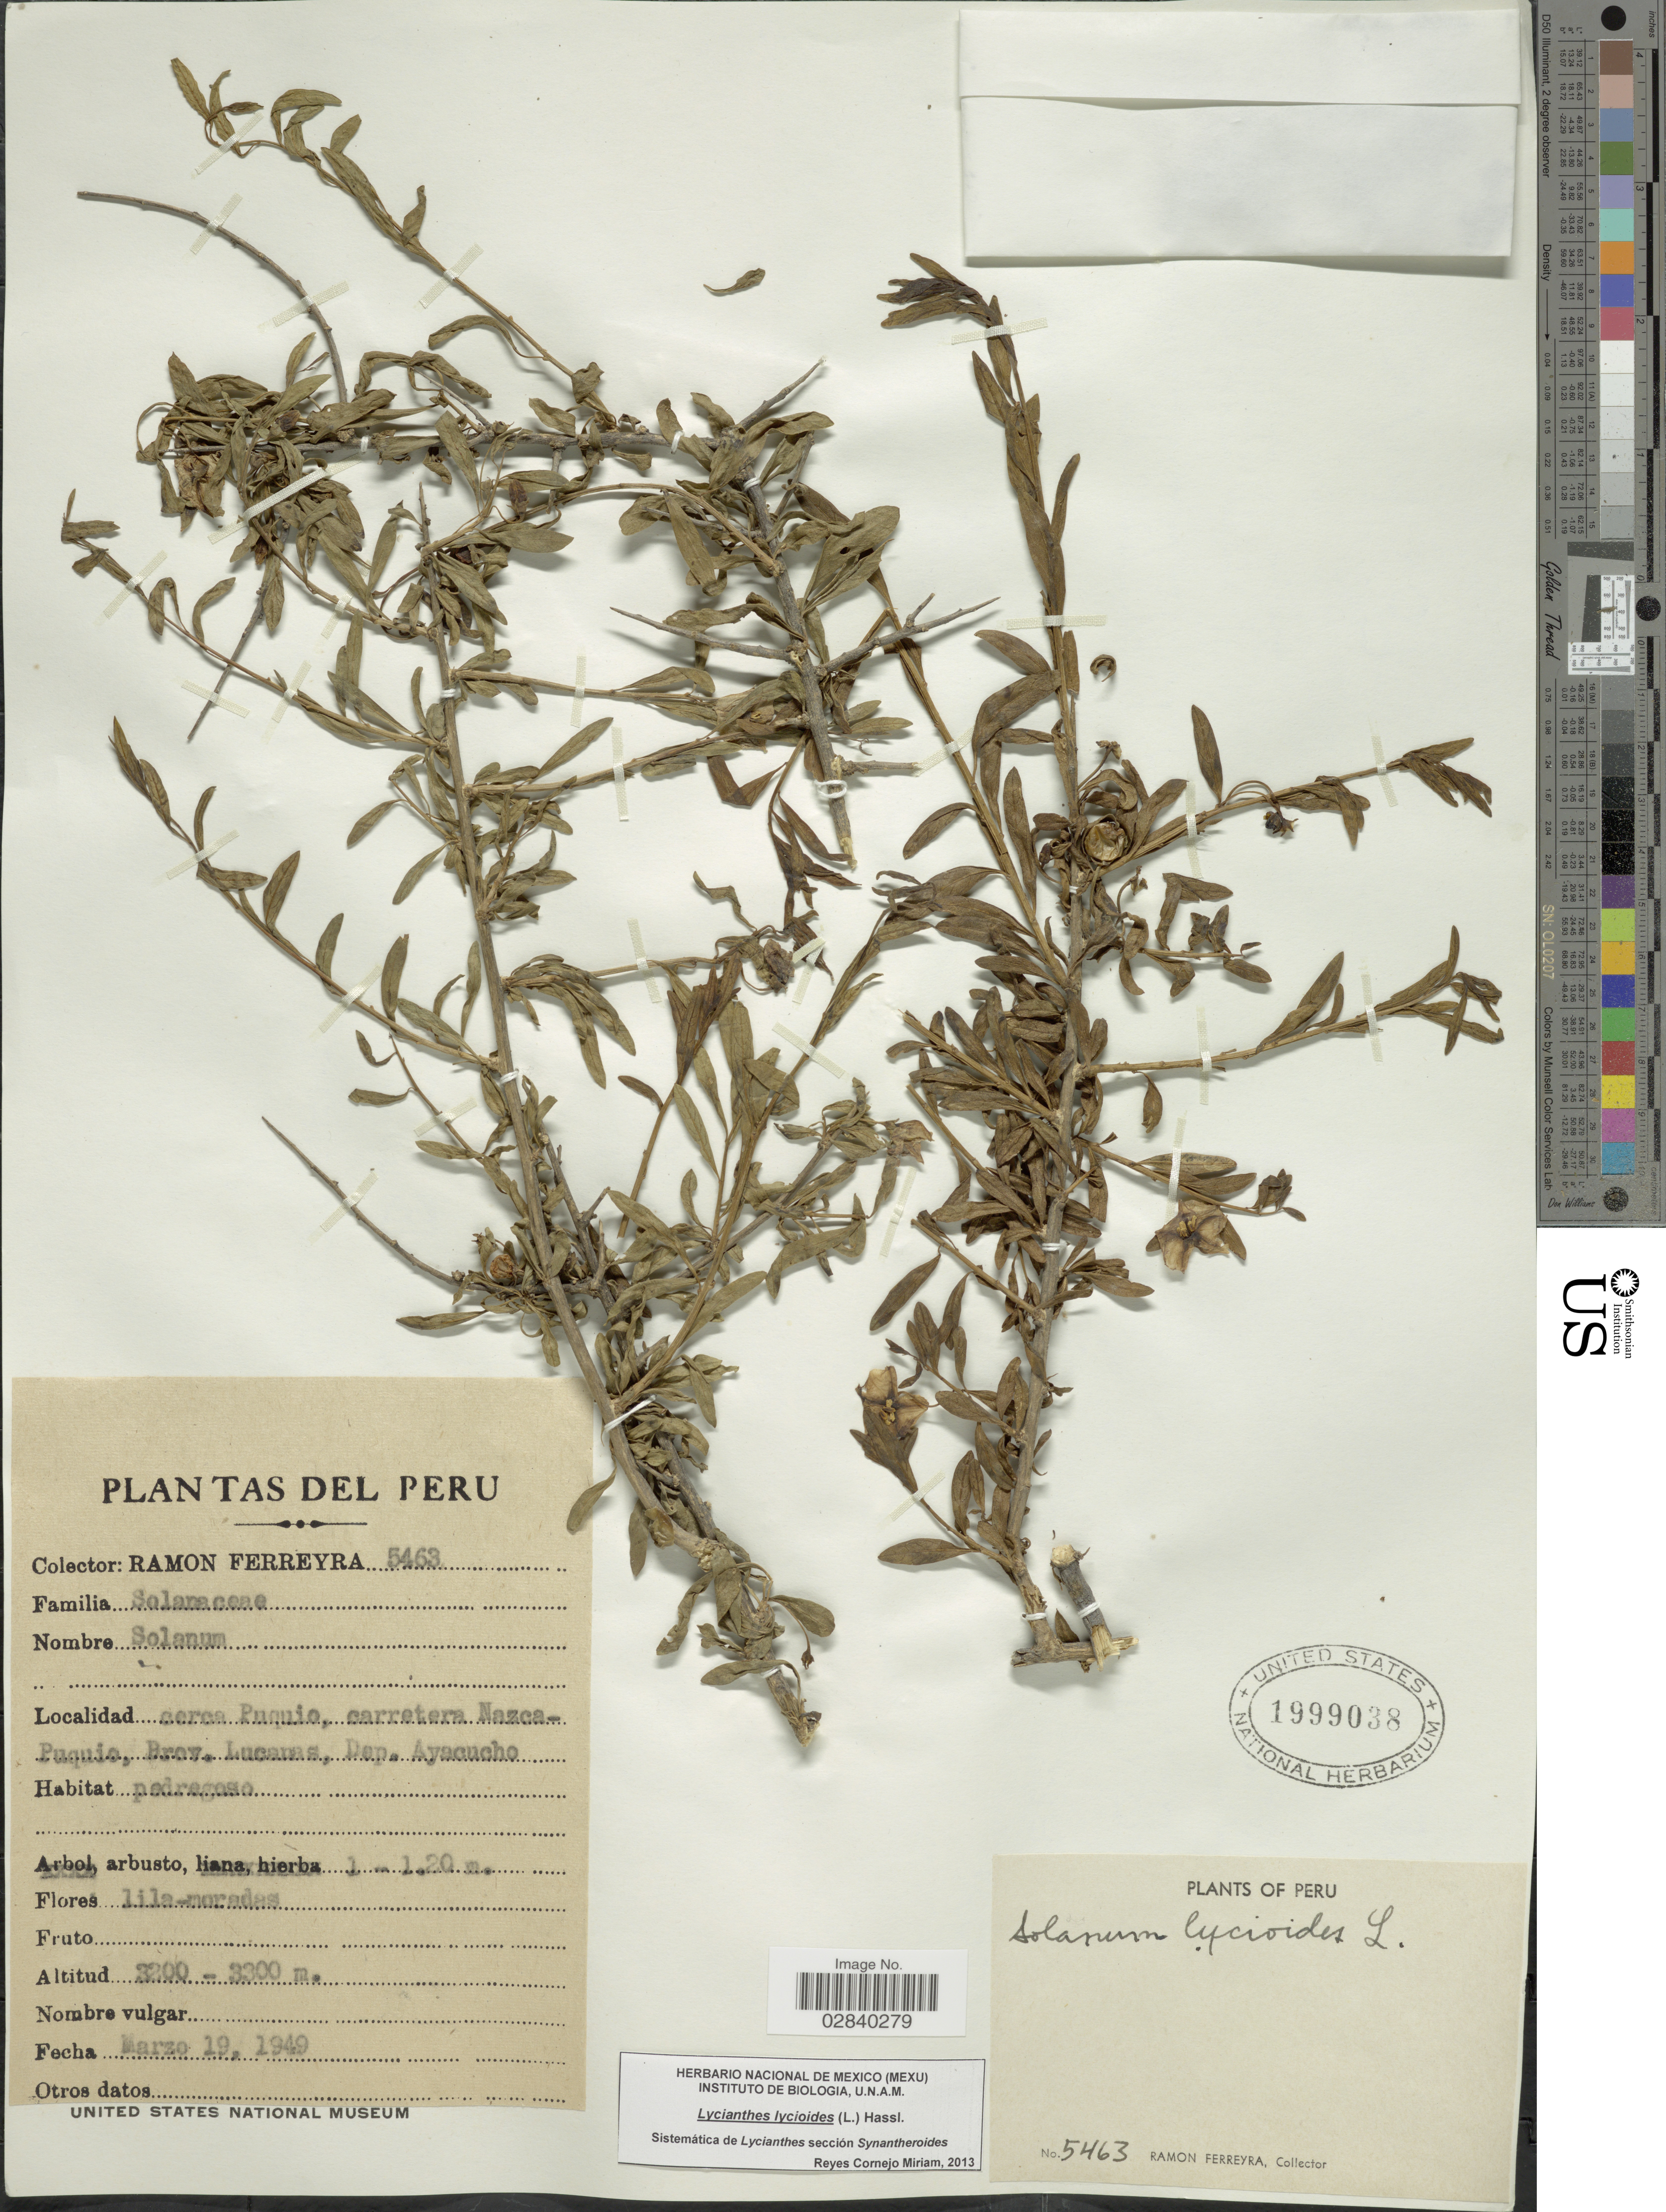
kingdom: Plantae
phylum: Tracheophyta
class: Magnoliopsida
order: Solanales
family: Solanaceae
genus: Lycianthes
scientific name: Lycianthes lycioides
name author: (L.) Hassl.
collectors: R. A. Ferreyra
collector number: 5463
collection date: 1949-03-19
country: Peru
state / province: Ayacucho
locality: Cerca Puquio, carretera Nazca-Puquio, Prov. Lucanas, Dep. Ayacucho.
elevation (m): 3200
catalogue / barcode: US 1999038